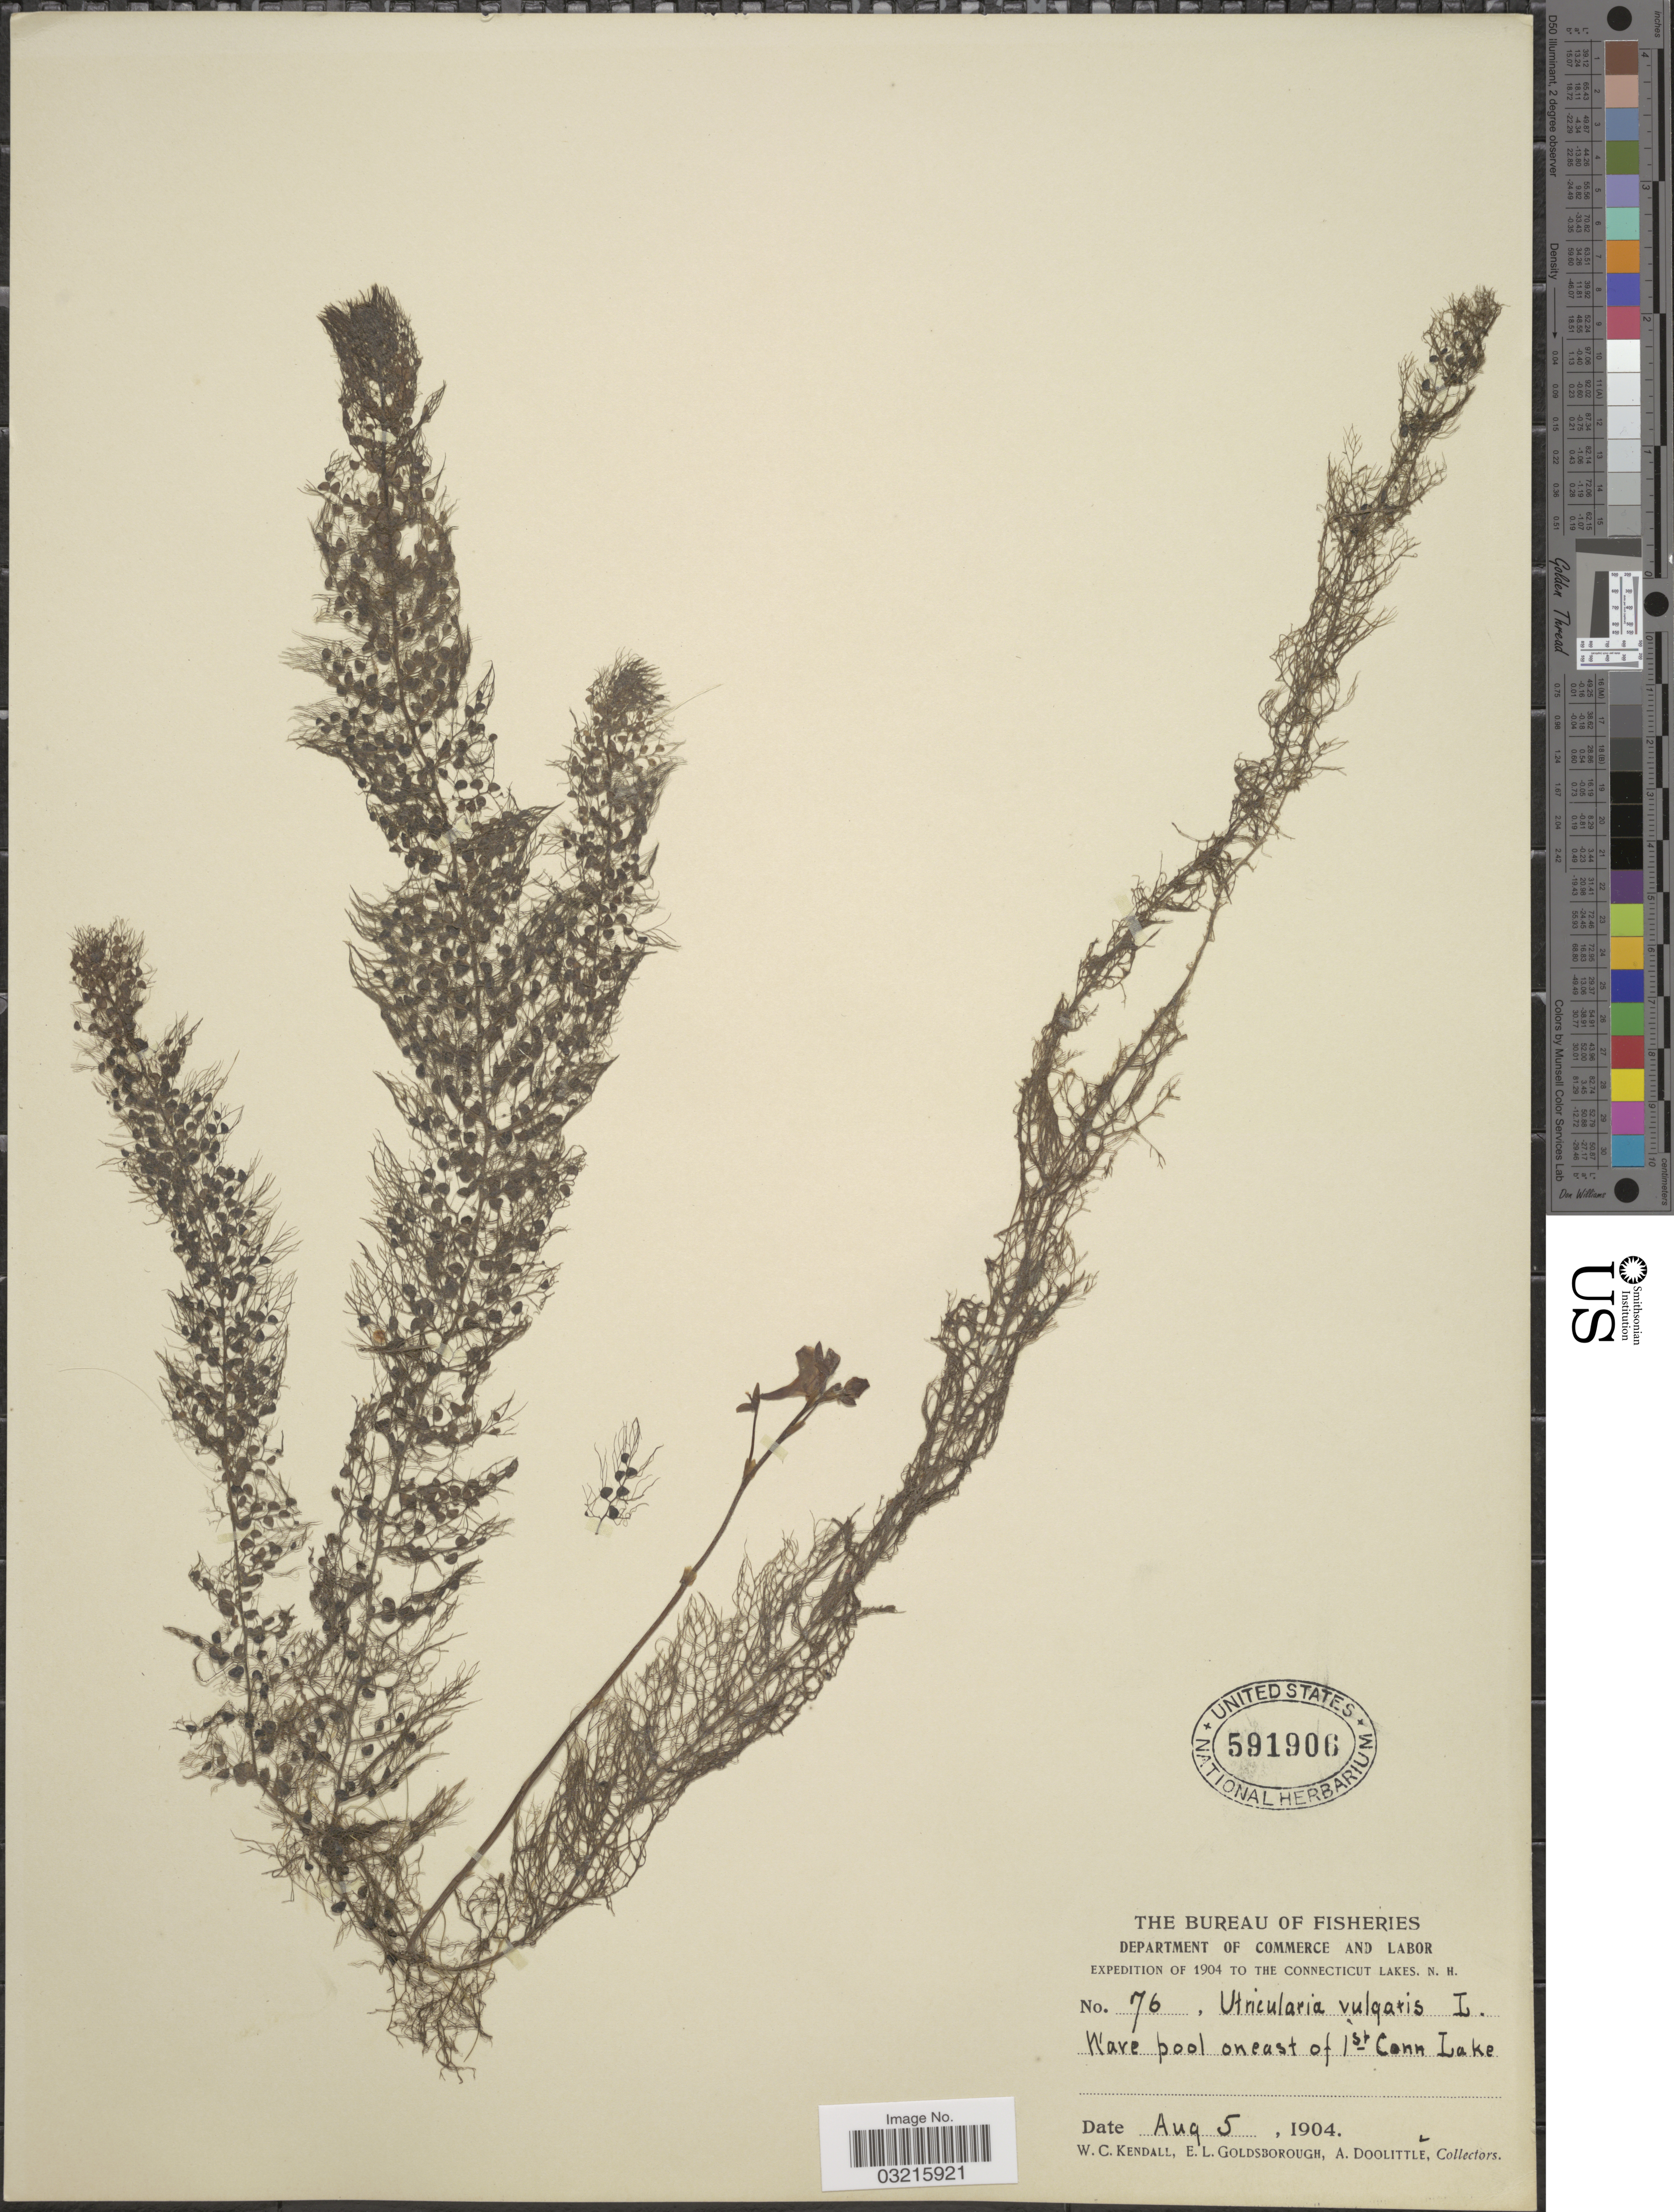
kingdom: Plantae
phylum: Tracheophyta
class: Magnoliopsida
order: Lamiales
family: Lentibulariaceae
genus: Utricularia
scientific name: Utricularia vulgaris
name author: L.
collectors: W. Kendall, E. Goldsborough & A. Doolittle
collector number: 76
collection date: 1904-08-05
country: United States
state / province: New Hampshire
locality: The Connecticut Lakes. Wave pool on east of 1st Conn Lake.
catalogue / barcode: US 591906